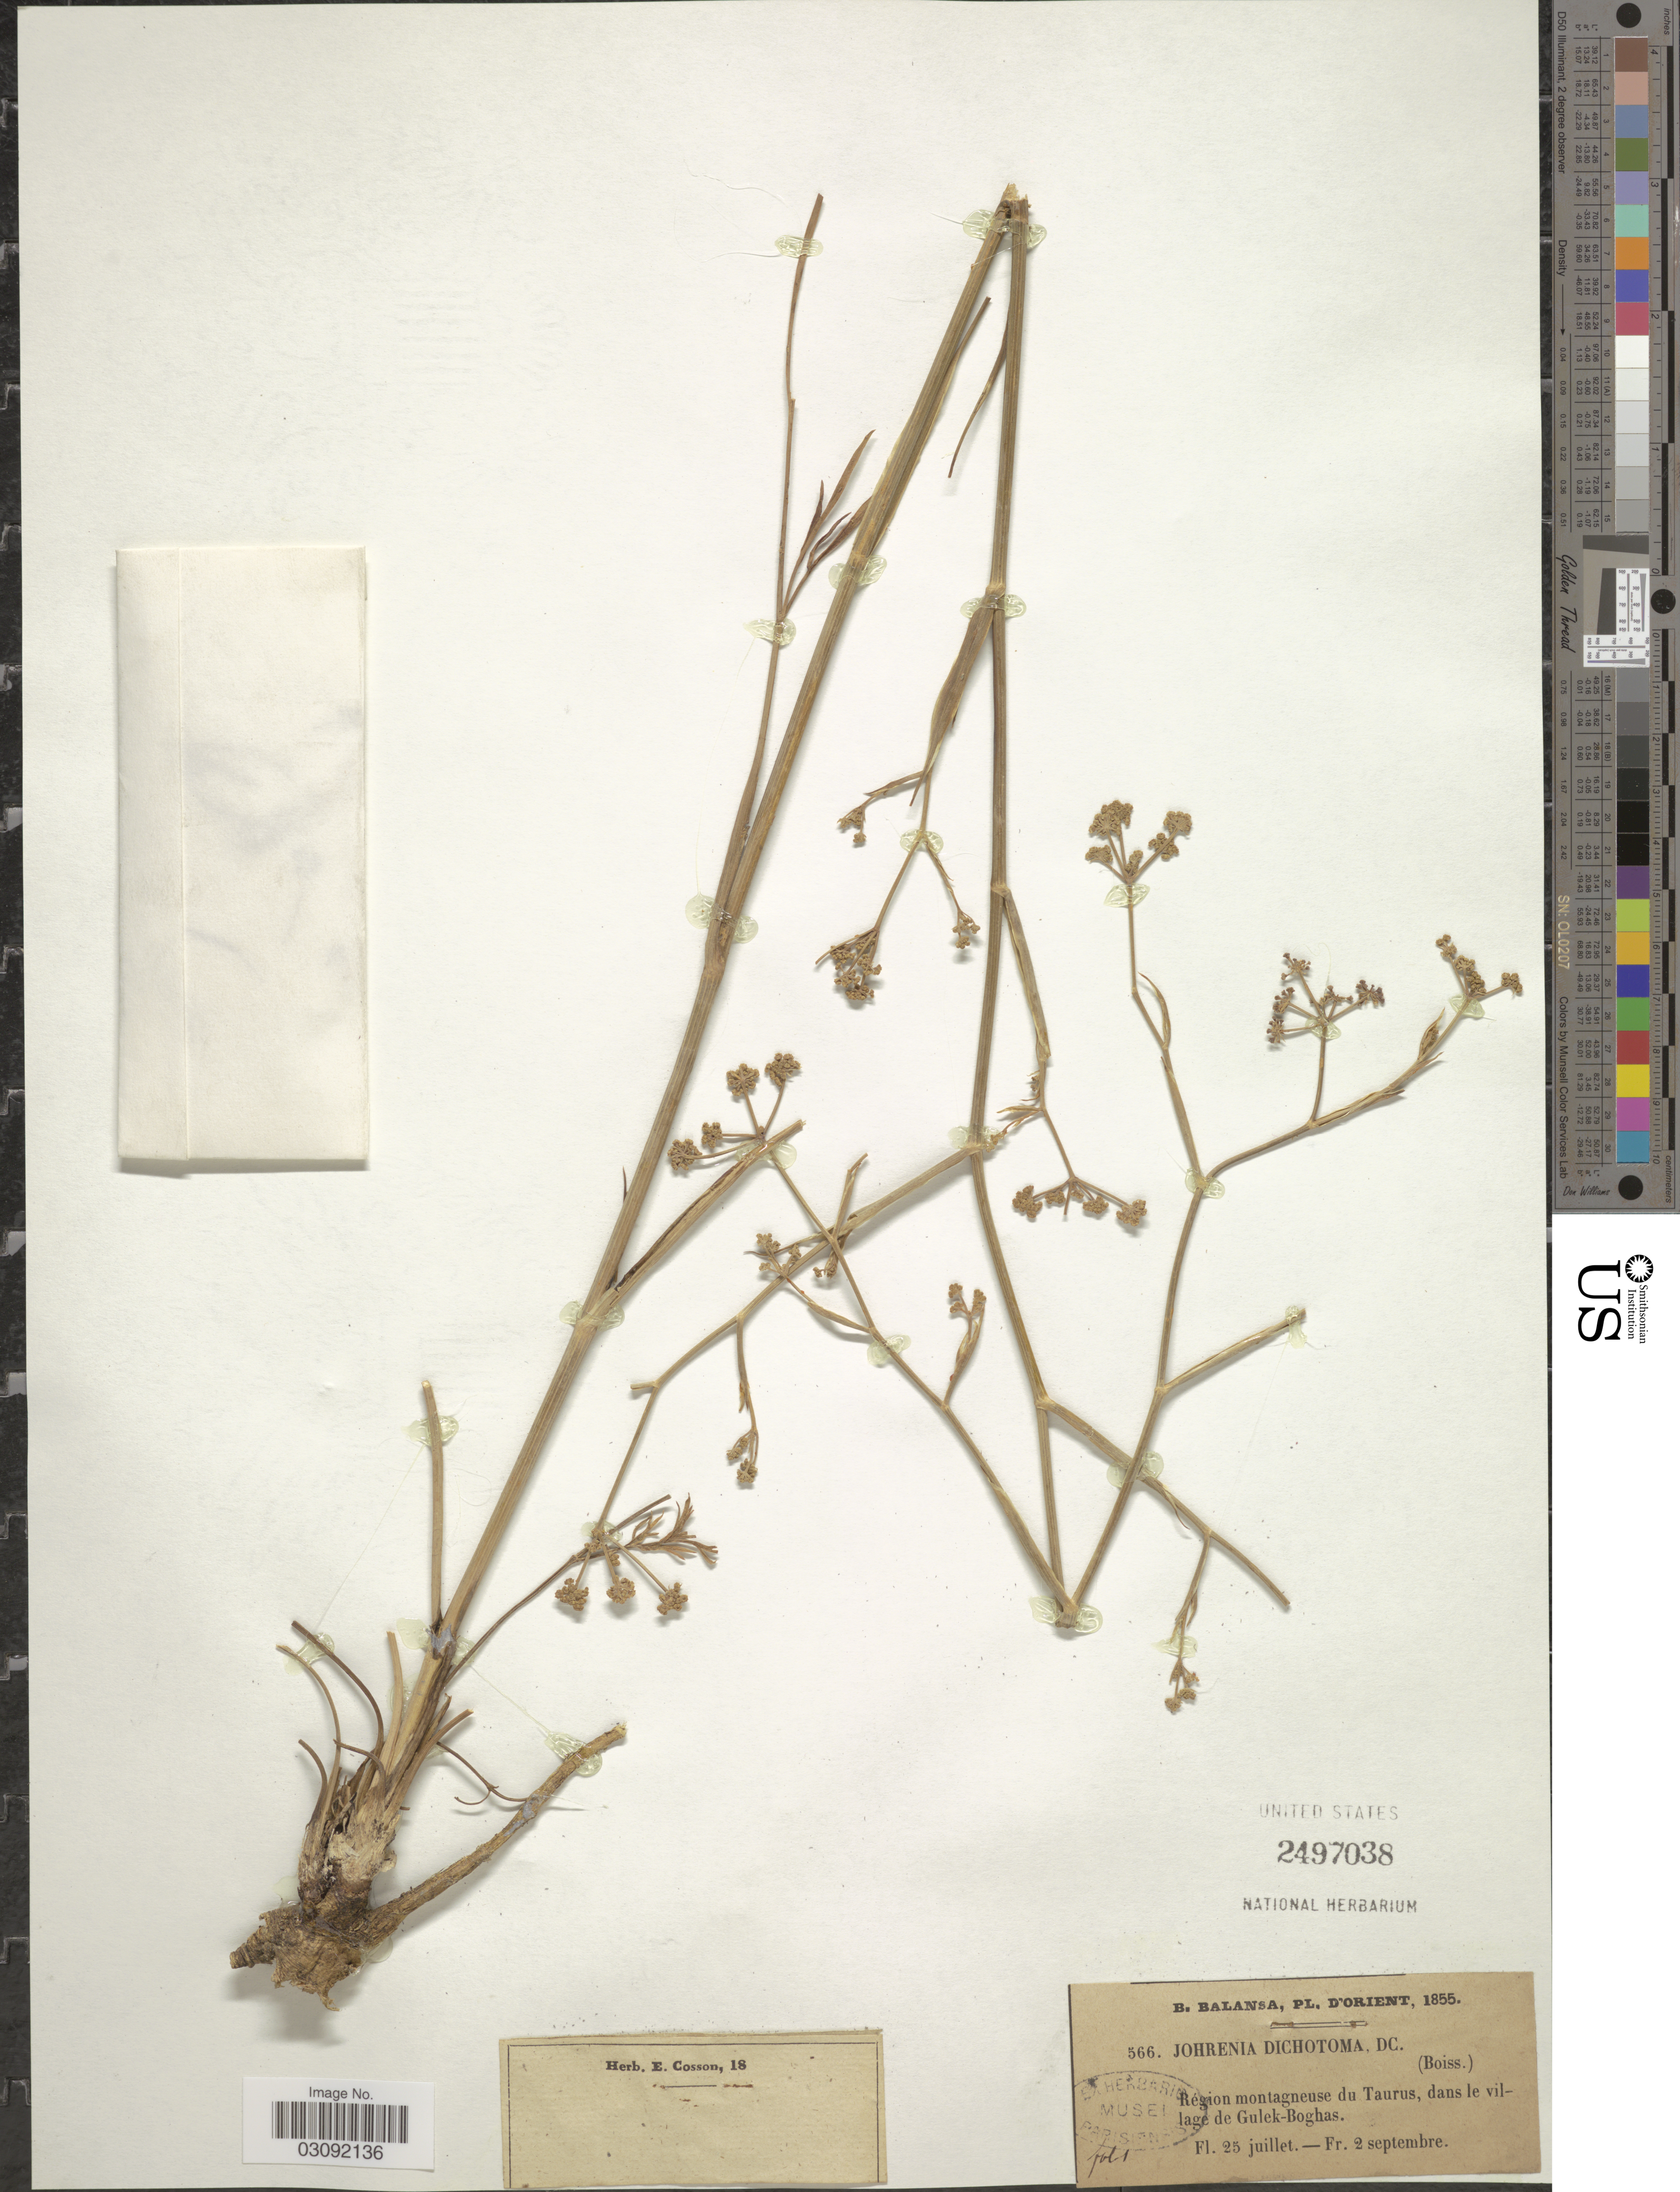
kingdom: Plantae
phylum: Tracheophyta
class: Magnoliopsida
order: Apiales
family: Apiaceae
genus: Johrenia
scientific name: Johrenia dichotoma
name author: DC.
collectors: B. Balansa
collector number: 566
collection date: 1855-07-25/1855-09-02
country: Turkey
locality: D'Orient. Région montagneuse du Taurus, dans le village de Gulek-Boghas.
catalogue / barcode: US 2497038